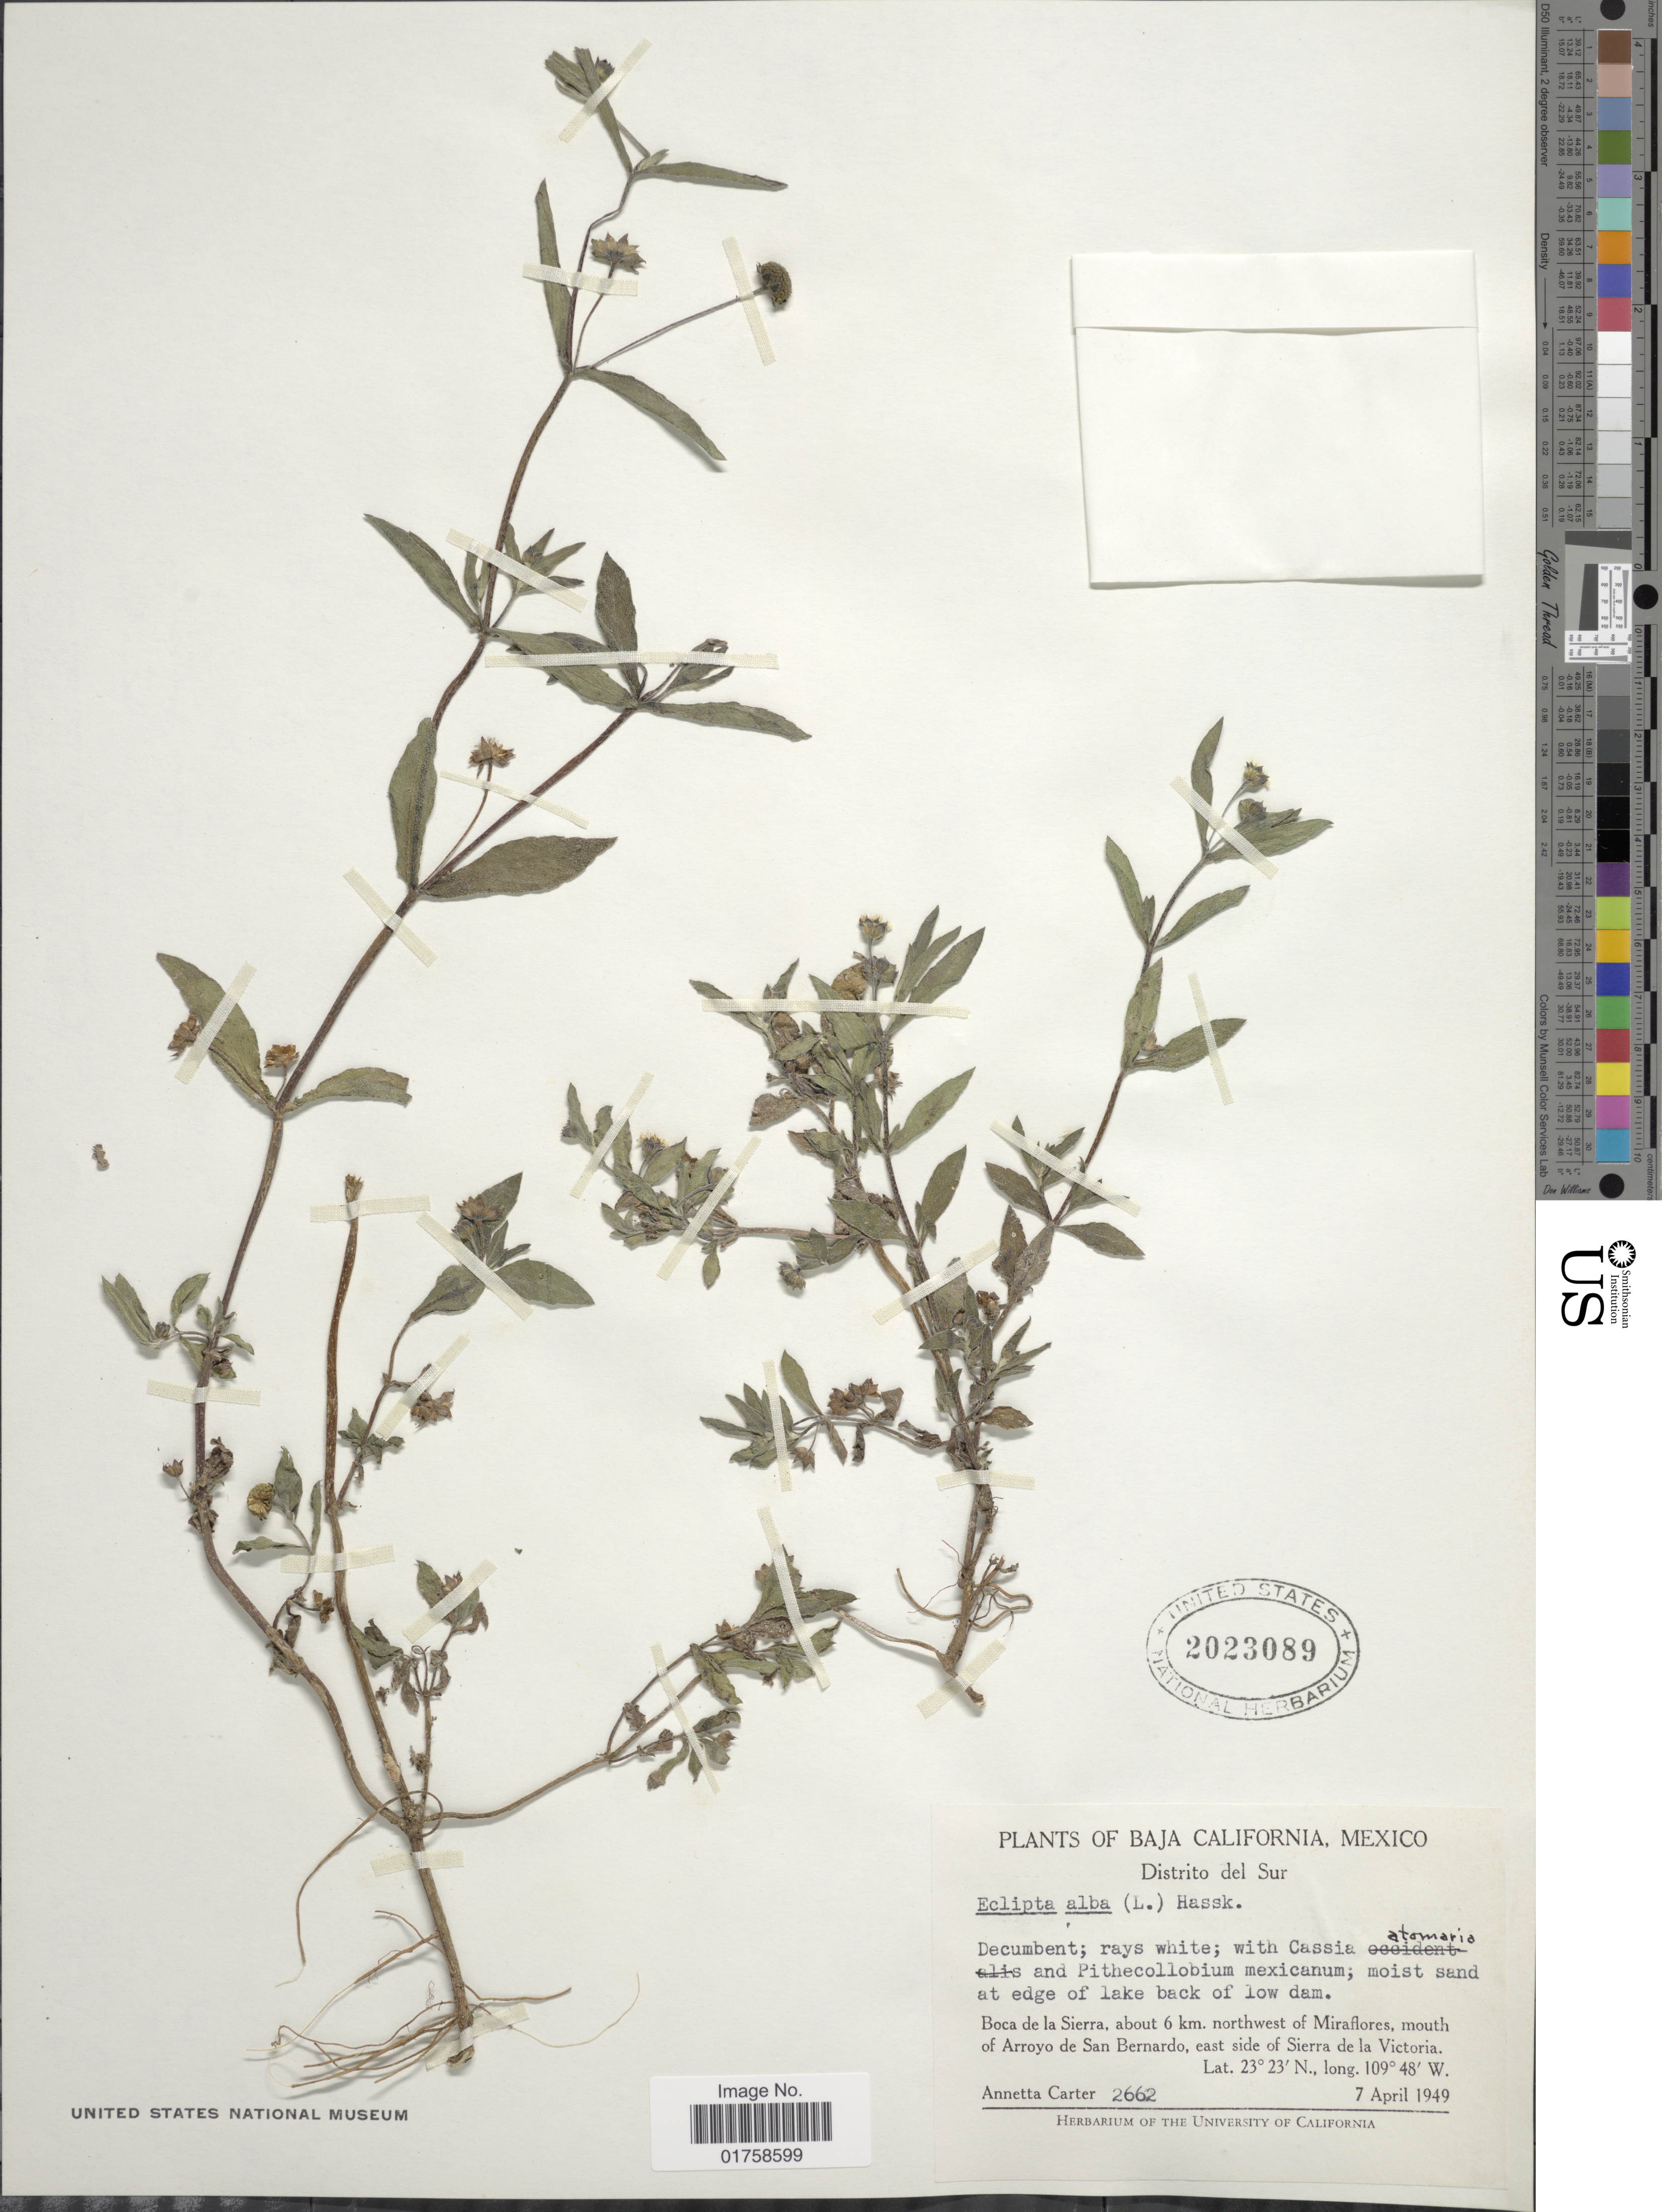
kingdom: Plantae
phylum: Tracheophyta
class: Magnoliopsida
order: Asterales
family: Asteraceae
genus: Eclipta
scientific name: Eclipta alba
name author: (L.) Hassk.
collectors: A. Carter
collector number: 2662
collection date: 1949-04-07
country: Mexico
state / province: Baja California Sur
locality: Baja California, Mexico. Boca de la Sierra, about 6 km. northwest of Miraflores, mouth of Arroyo de San Bernardo, east side of Sierra de la Victoria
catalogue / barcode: US 2023089